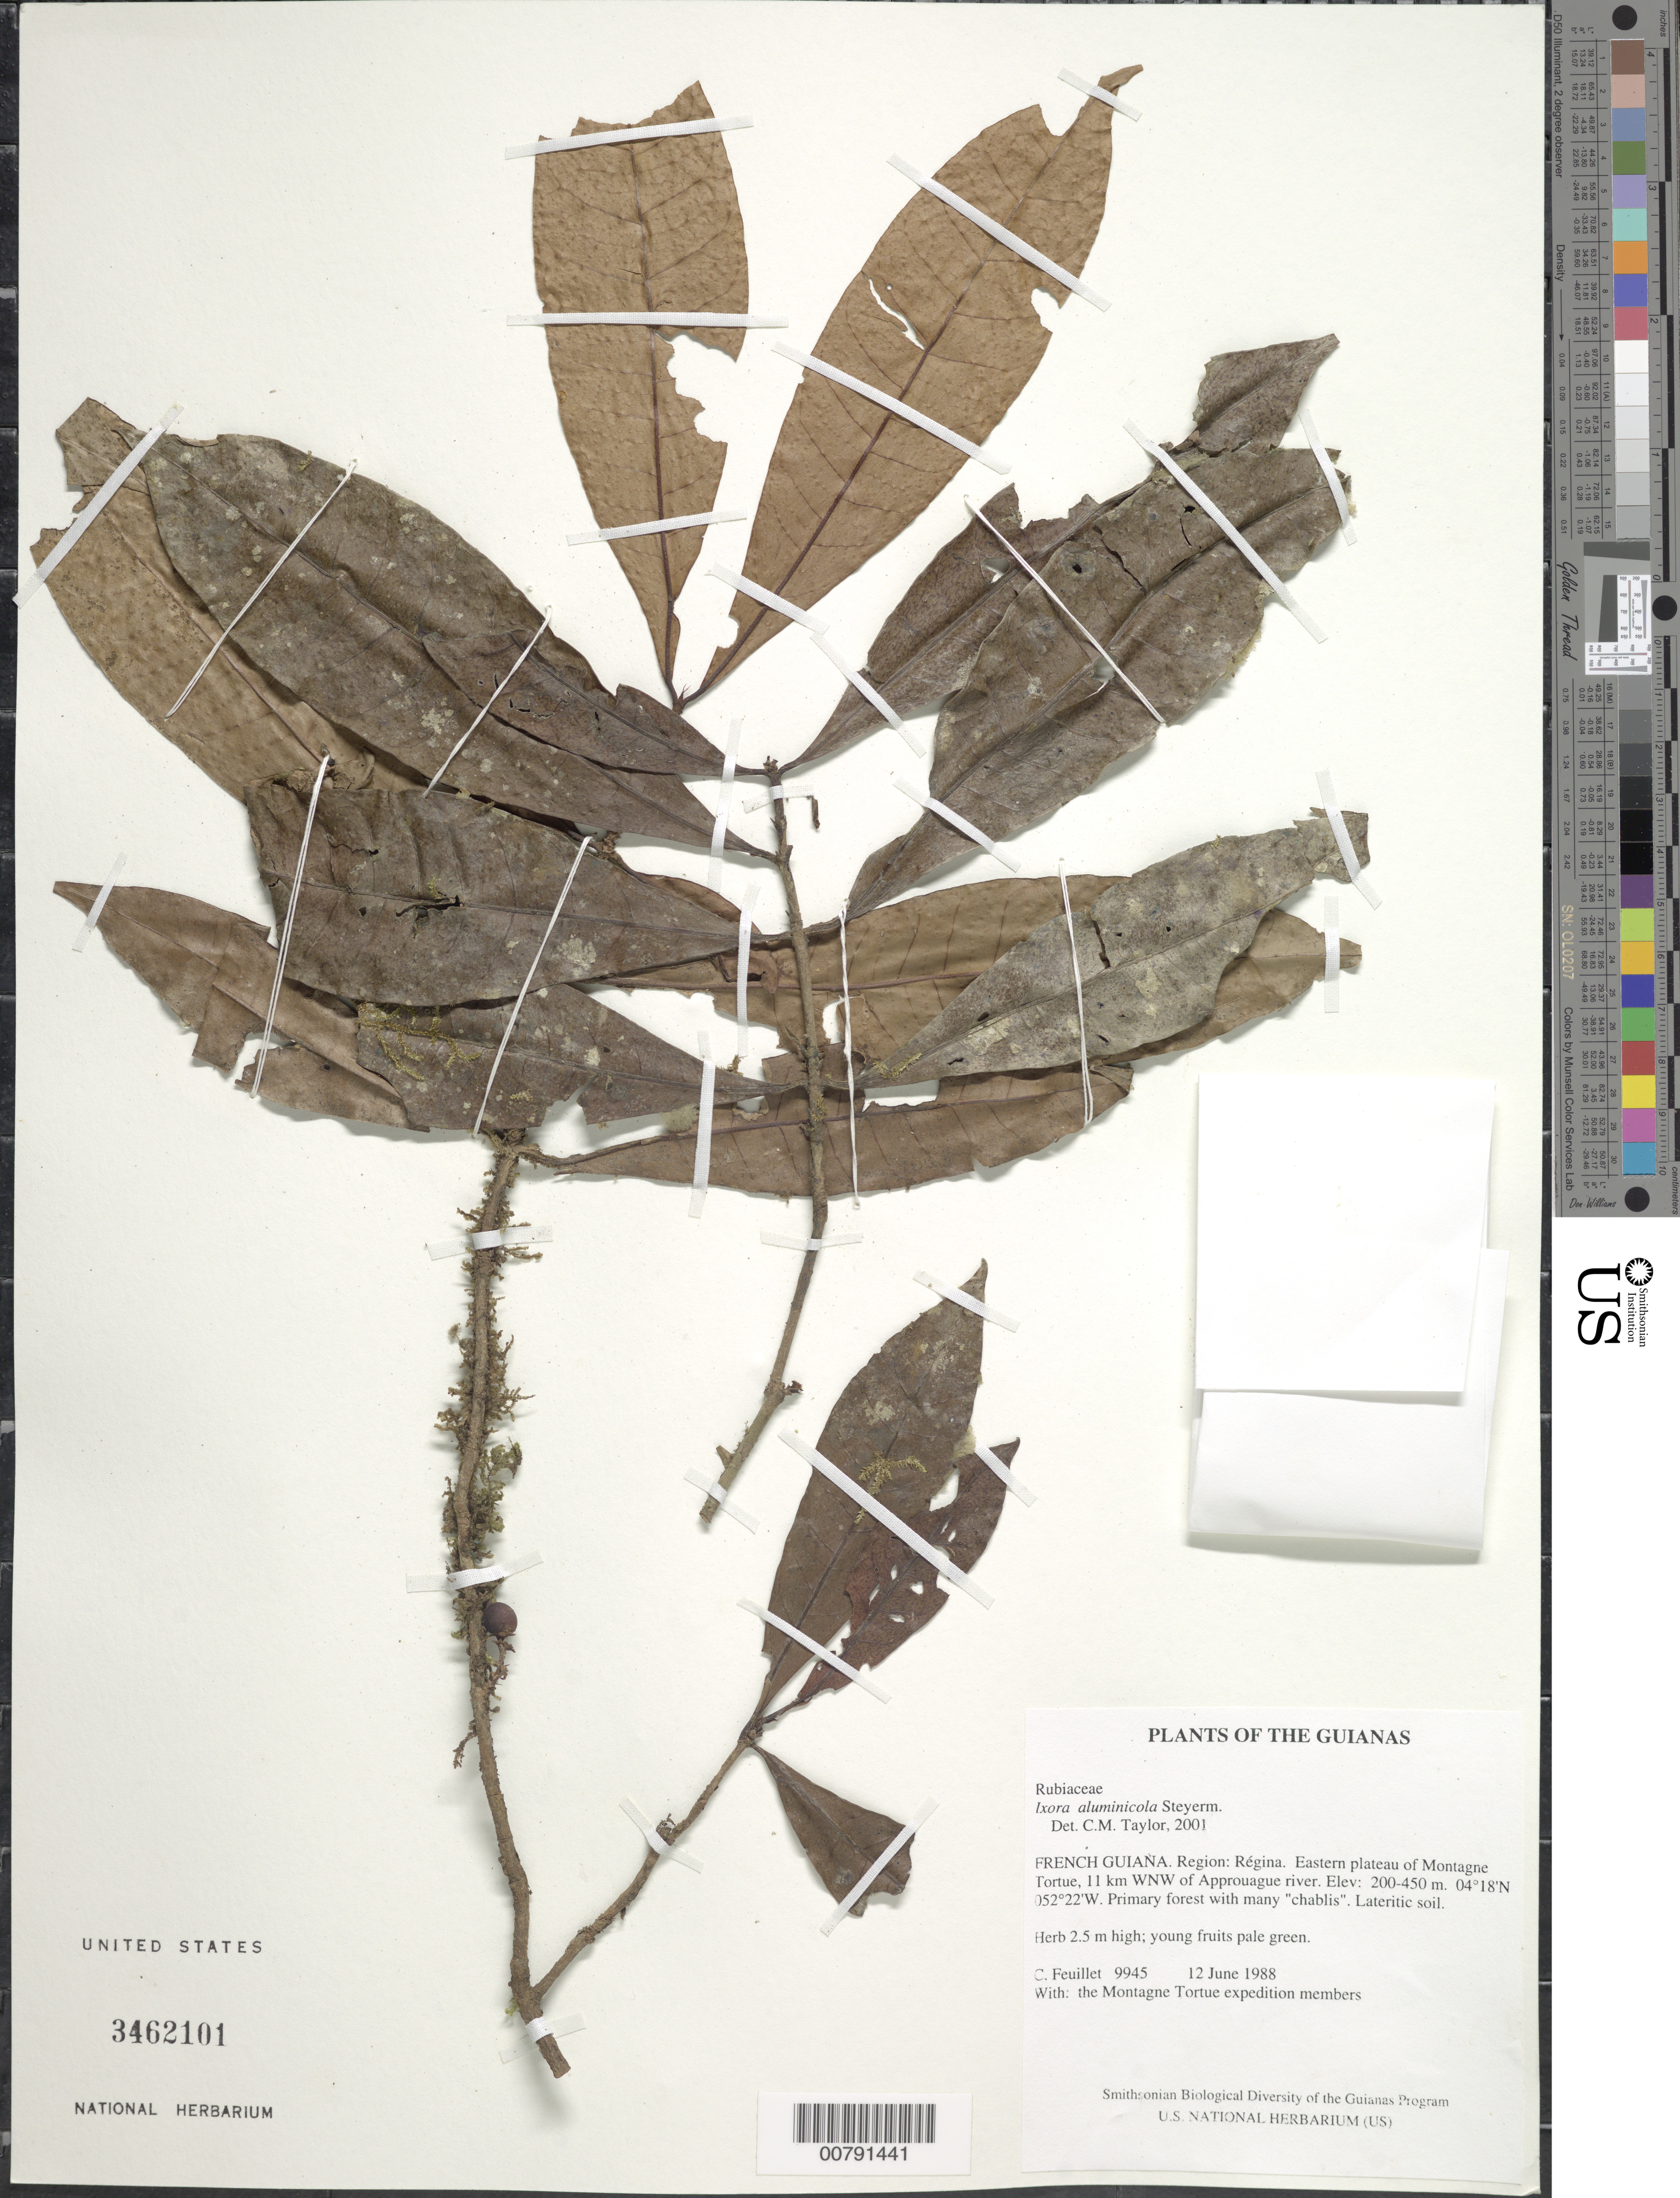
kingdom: Plantae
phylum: Tracheophyta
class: Magnoliopsida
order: Gentianales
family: Rubiaceae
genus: Ixora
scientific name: Ixora aluminicola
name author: Steyerm.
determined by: Taylor, Charlotte M.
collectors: C. Feuillet & Montagne Torte Exped. members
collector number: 9945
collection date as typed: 12 June 1988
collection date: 1988-06-12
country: French Guiana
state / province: Cayenne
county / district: Regina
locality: Eastern plateau of Montagne Tortue, 11 km WNW of Approuague river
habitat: Primary forest with many "chablis". Lateritic soil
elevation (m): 200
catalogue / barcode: US 3462101